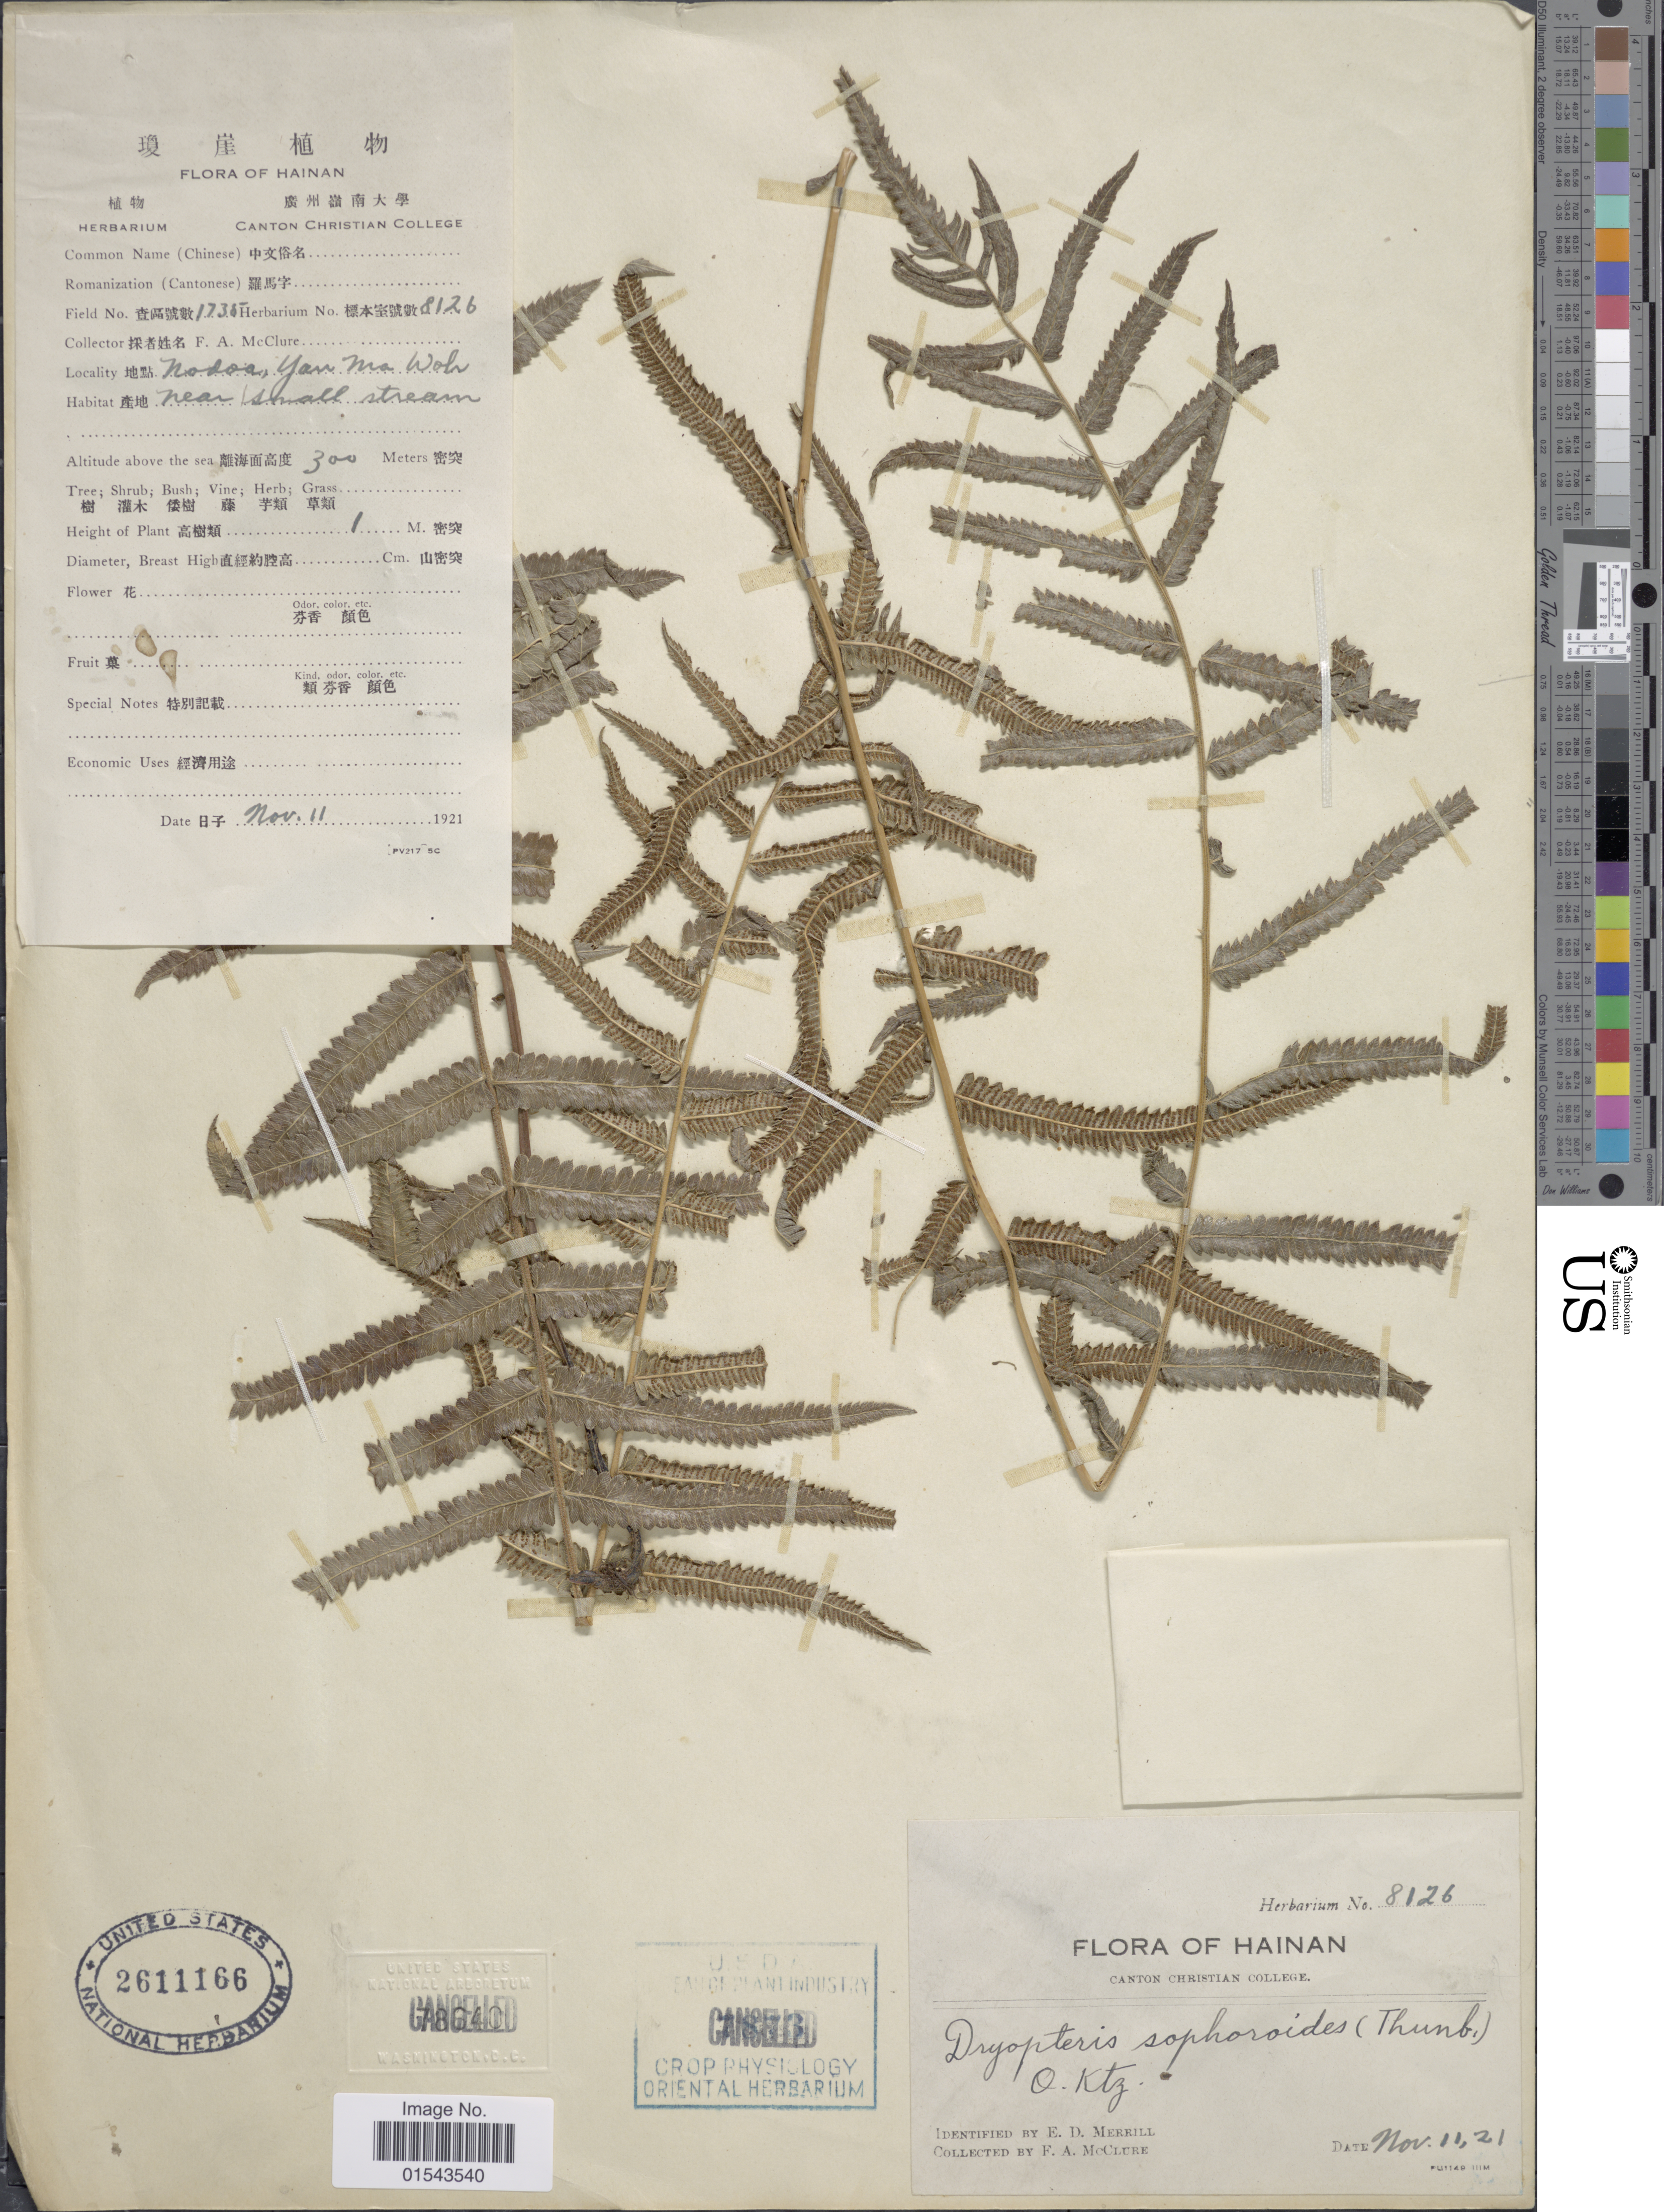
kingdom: Plantae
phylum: Tracheophyta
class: Polypodiopsida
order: Polypodiales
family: Thelypteridaceae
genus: Christella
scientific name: Christella acuminata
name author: (Houtt.) H. Lév.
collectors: F. A. McClure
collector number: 1735/8126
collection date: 1921-11-11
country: China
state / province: Hainan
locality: Hainan. Nodoa Yan Ma Woh, near small stream [interpreted]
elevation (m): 300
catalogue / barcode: US 2611166